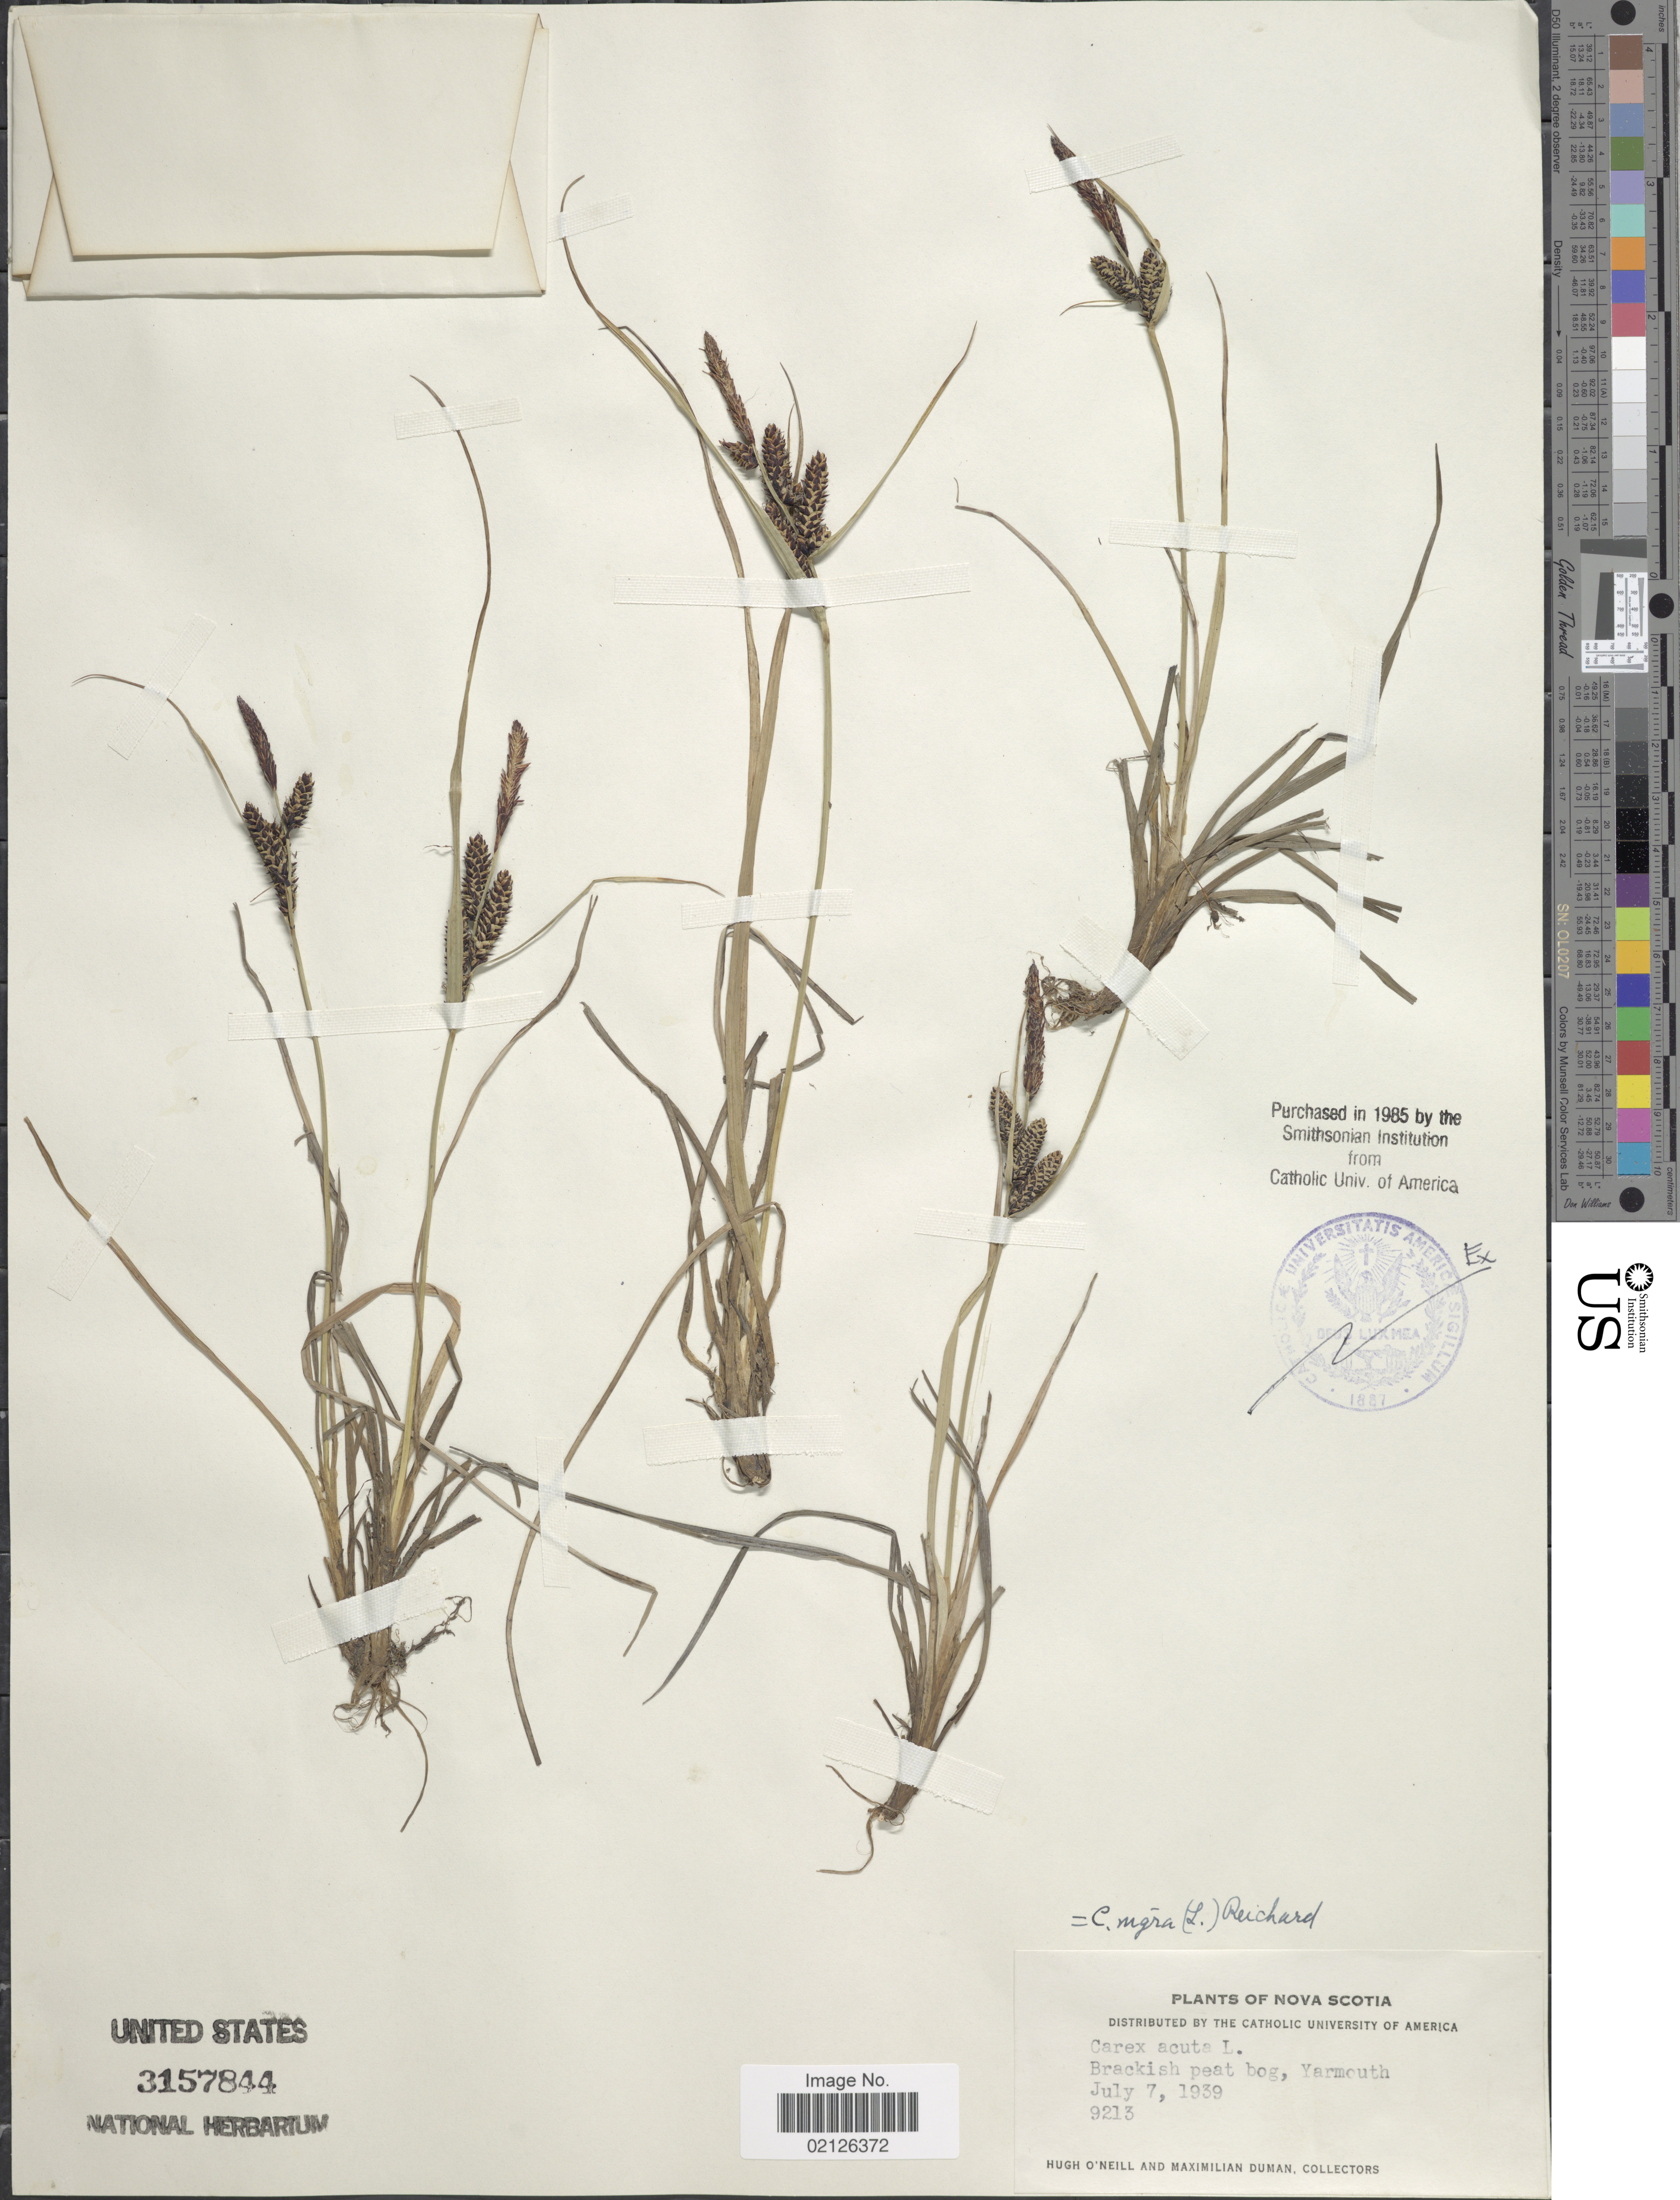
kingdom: Plantae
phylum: Tracheophyta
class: Liliopsida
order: Poales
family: Cyperaceae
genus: Carex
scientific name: Carex nigra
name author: (L.) Reichard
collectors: H. O'Neill & M. Duman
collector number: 9213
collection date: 1939-07-07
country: Canada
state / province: Nova Scotia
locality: Brackish peat bog, Yarmouth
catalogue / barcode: US 3157844